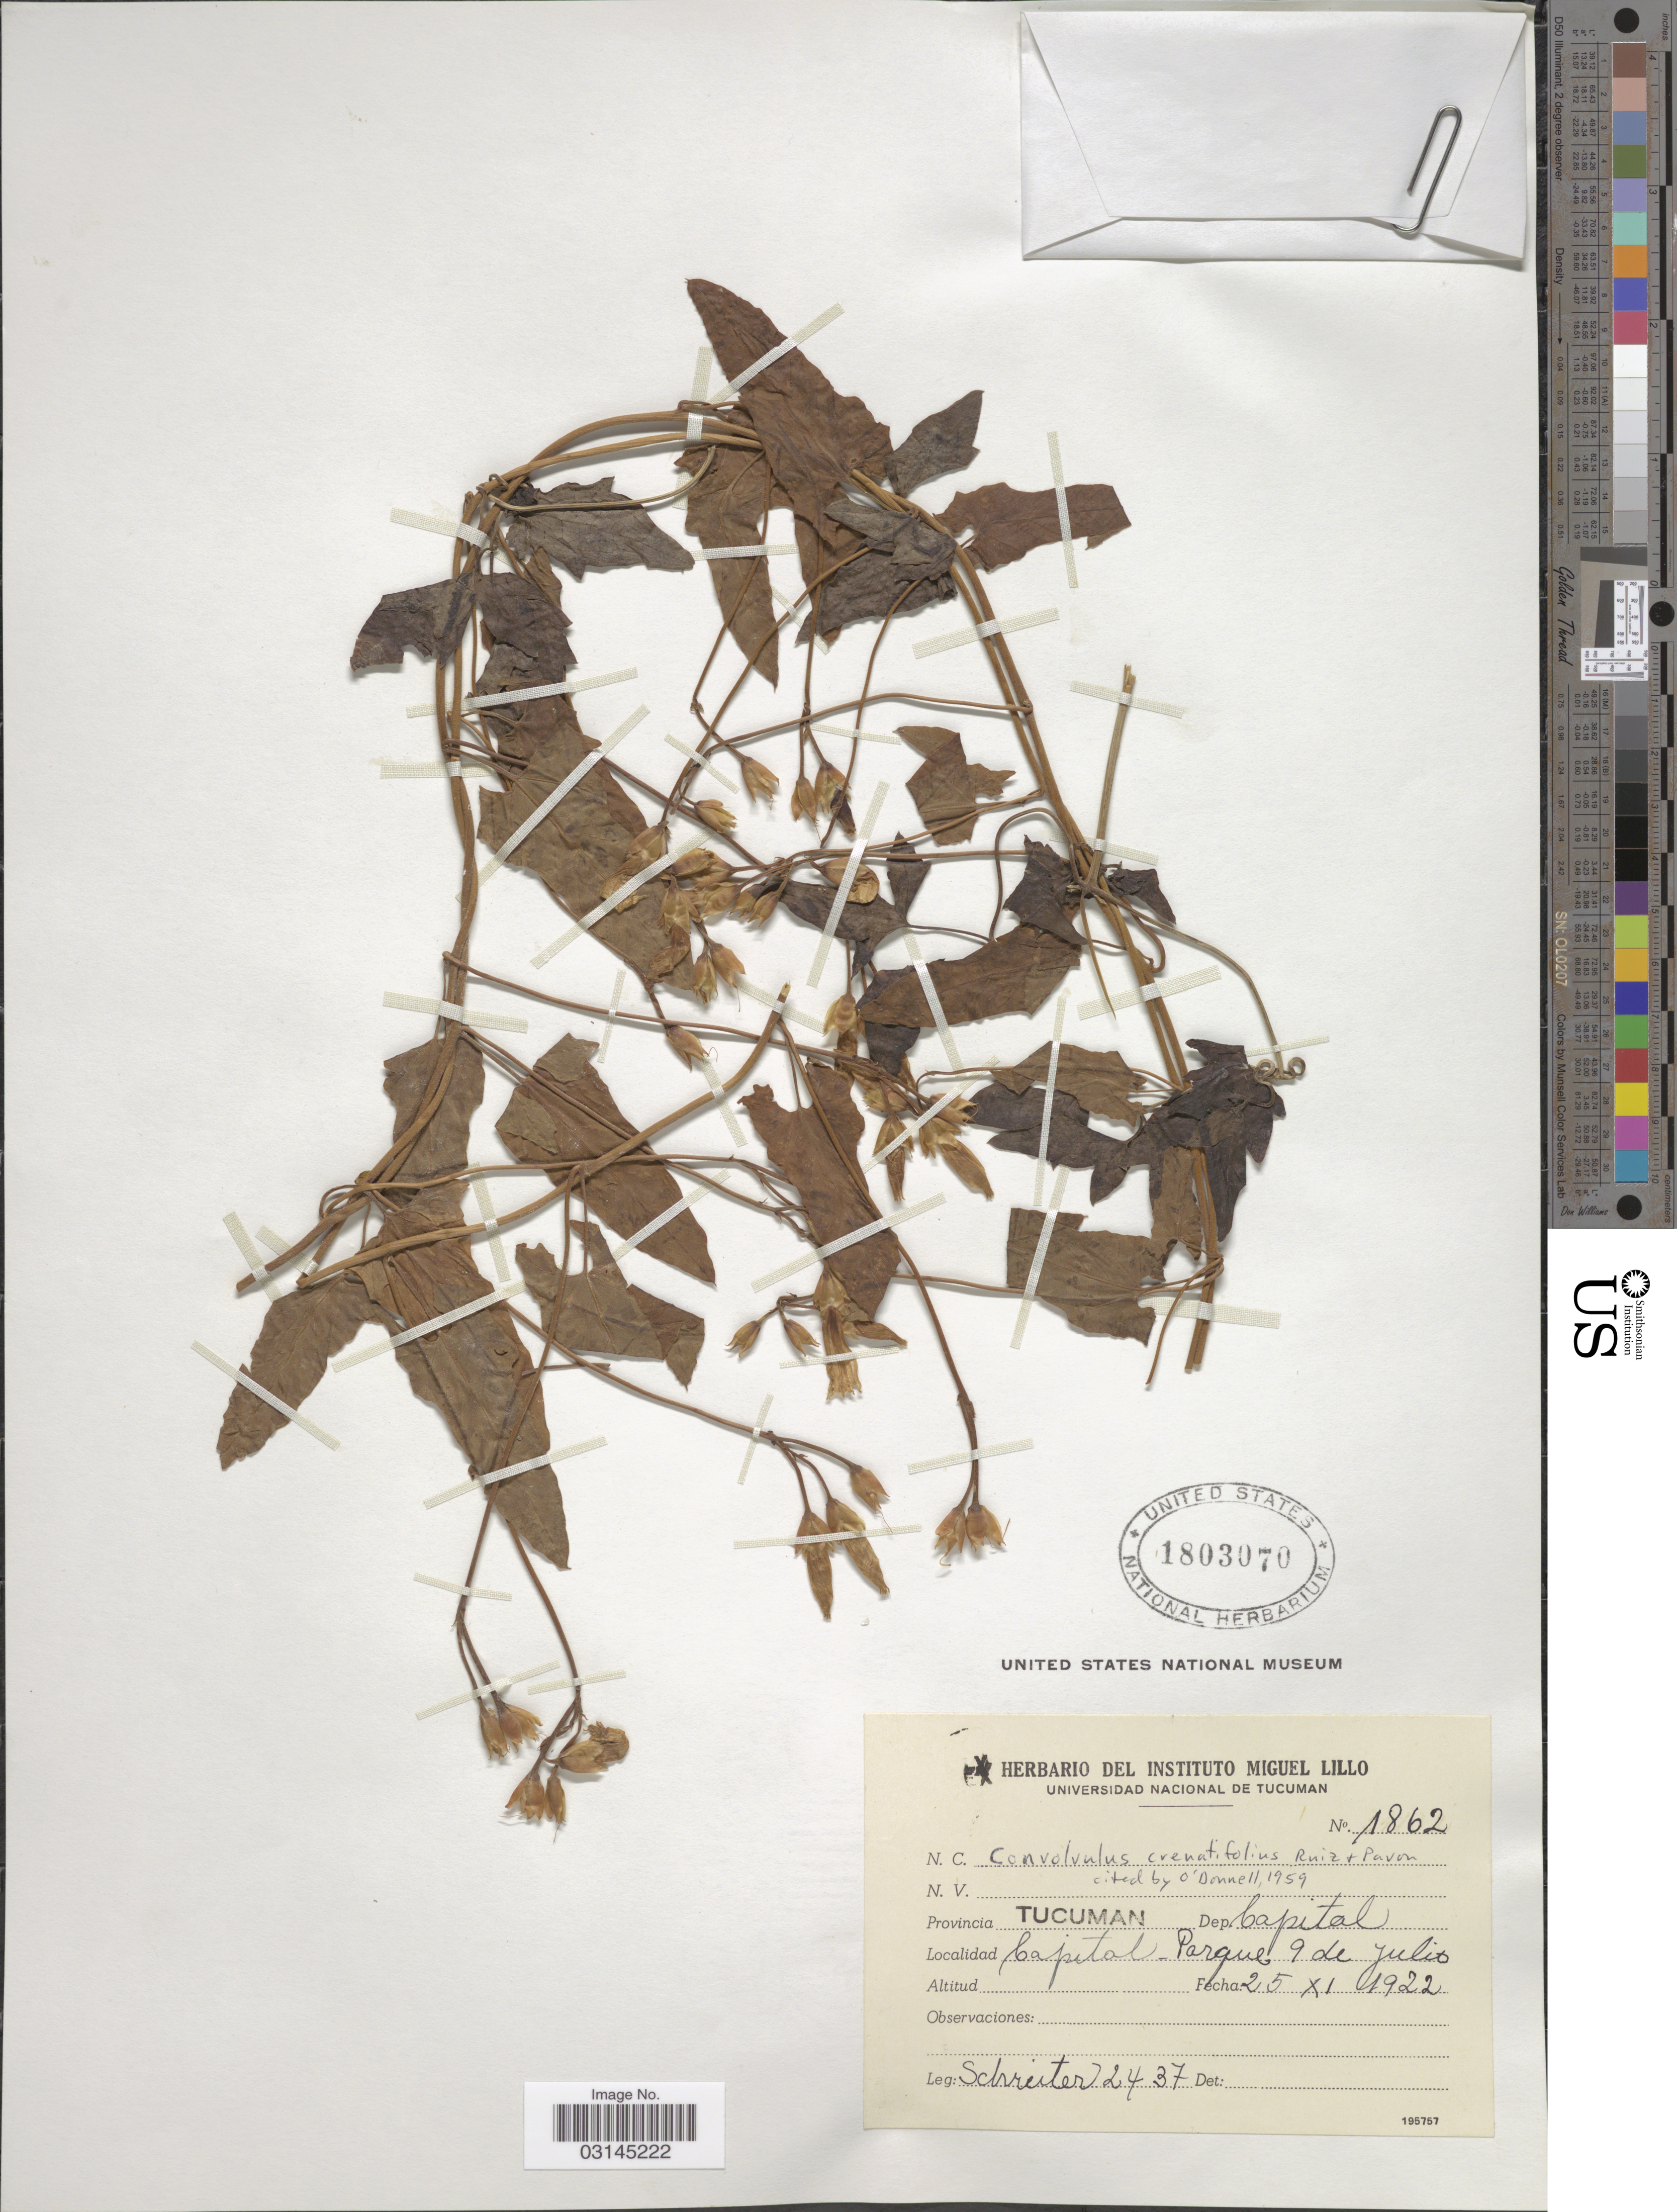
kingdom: Plantae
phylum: Tracheophyta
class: Magnoliopsida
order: Solanales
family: Convolvulaceae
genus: Convolvulus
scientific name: Convolvulus crenatifolius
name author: Ruiz & Pav.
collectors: -. Schreiter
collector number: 2437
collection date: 1922-11-25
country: Argentina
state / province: Tucuman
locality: Dep. Capital, Capital-Parque 9 de Julio.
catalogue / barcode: US 1803070